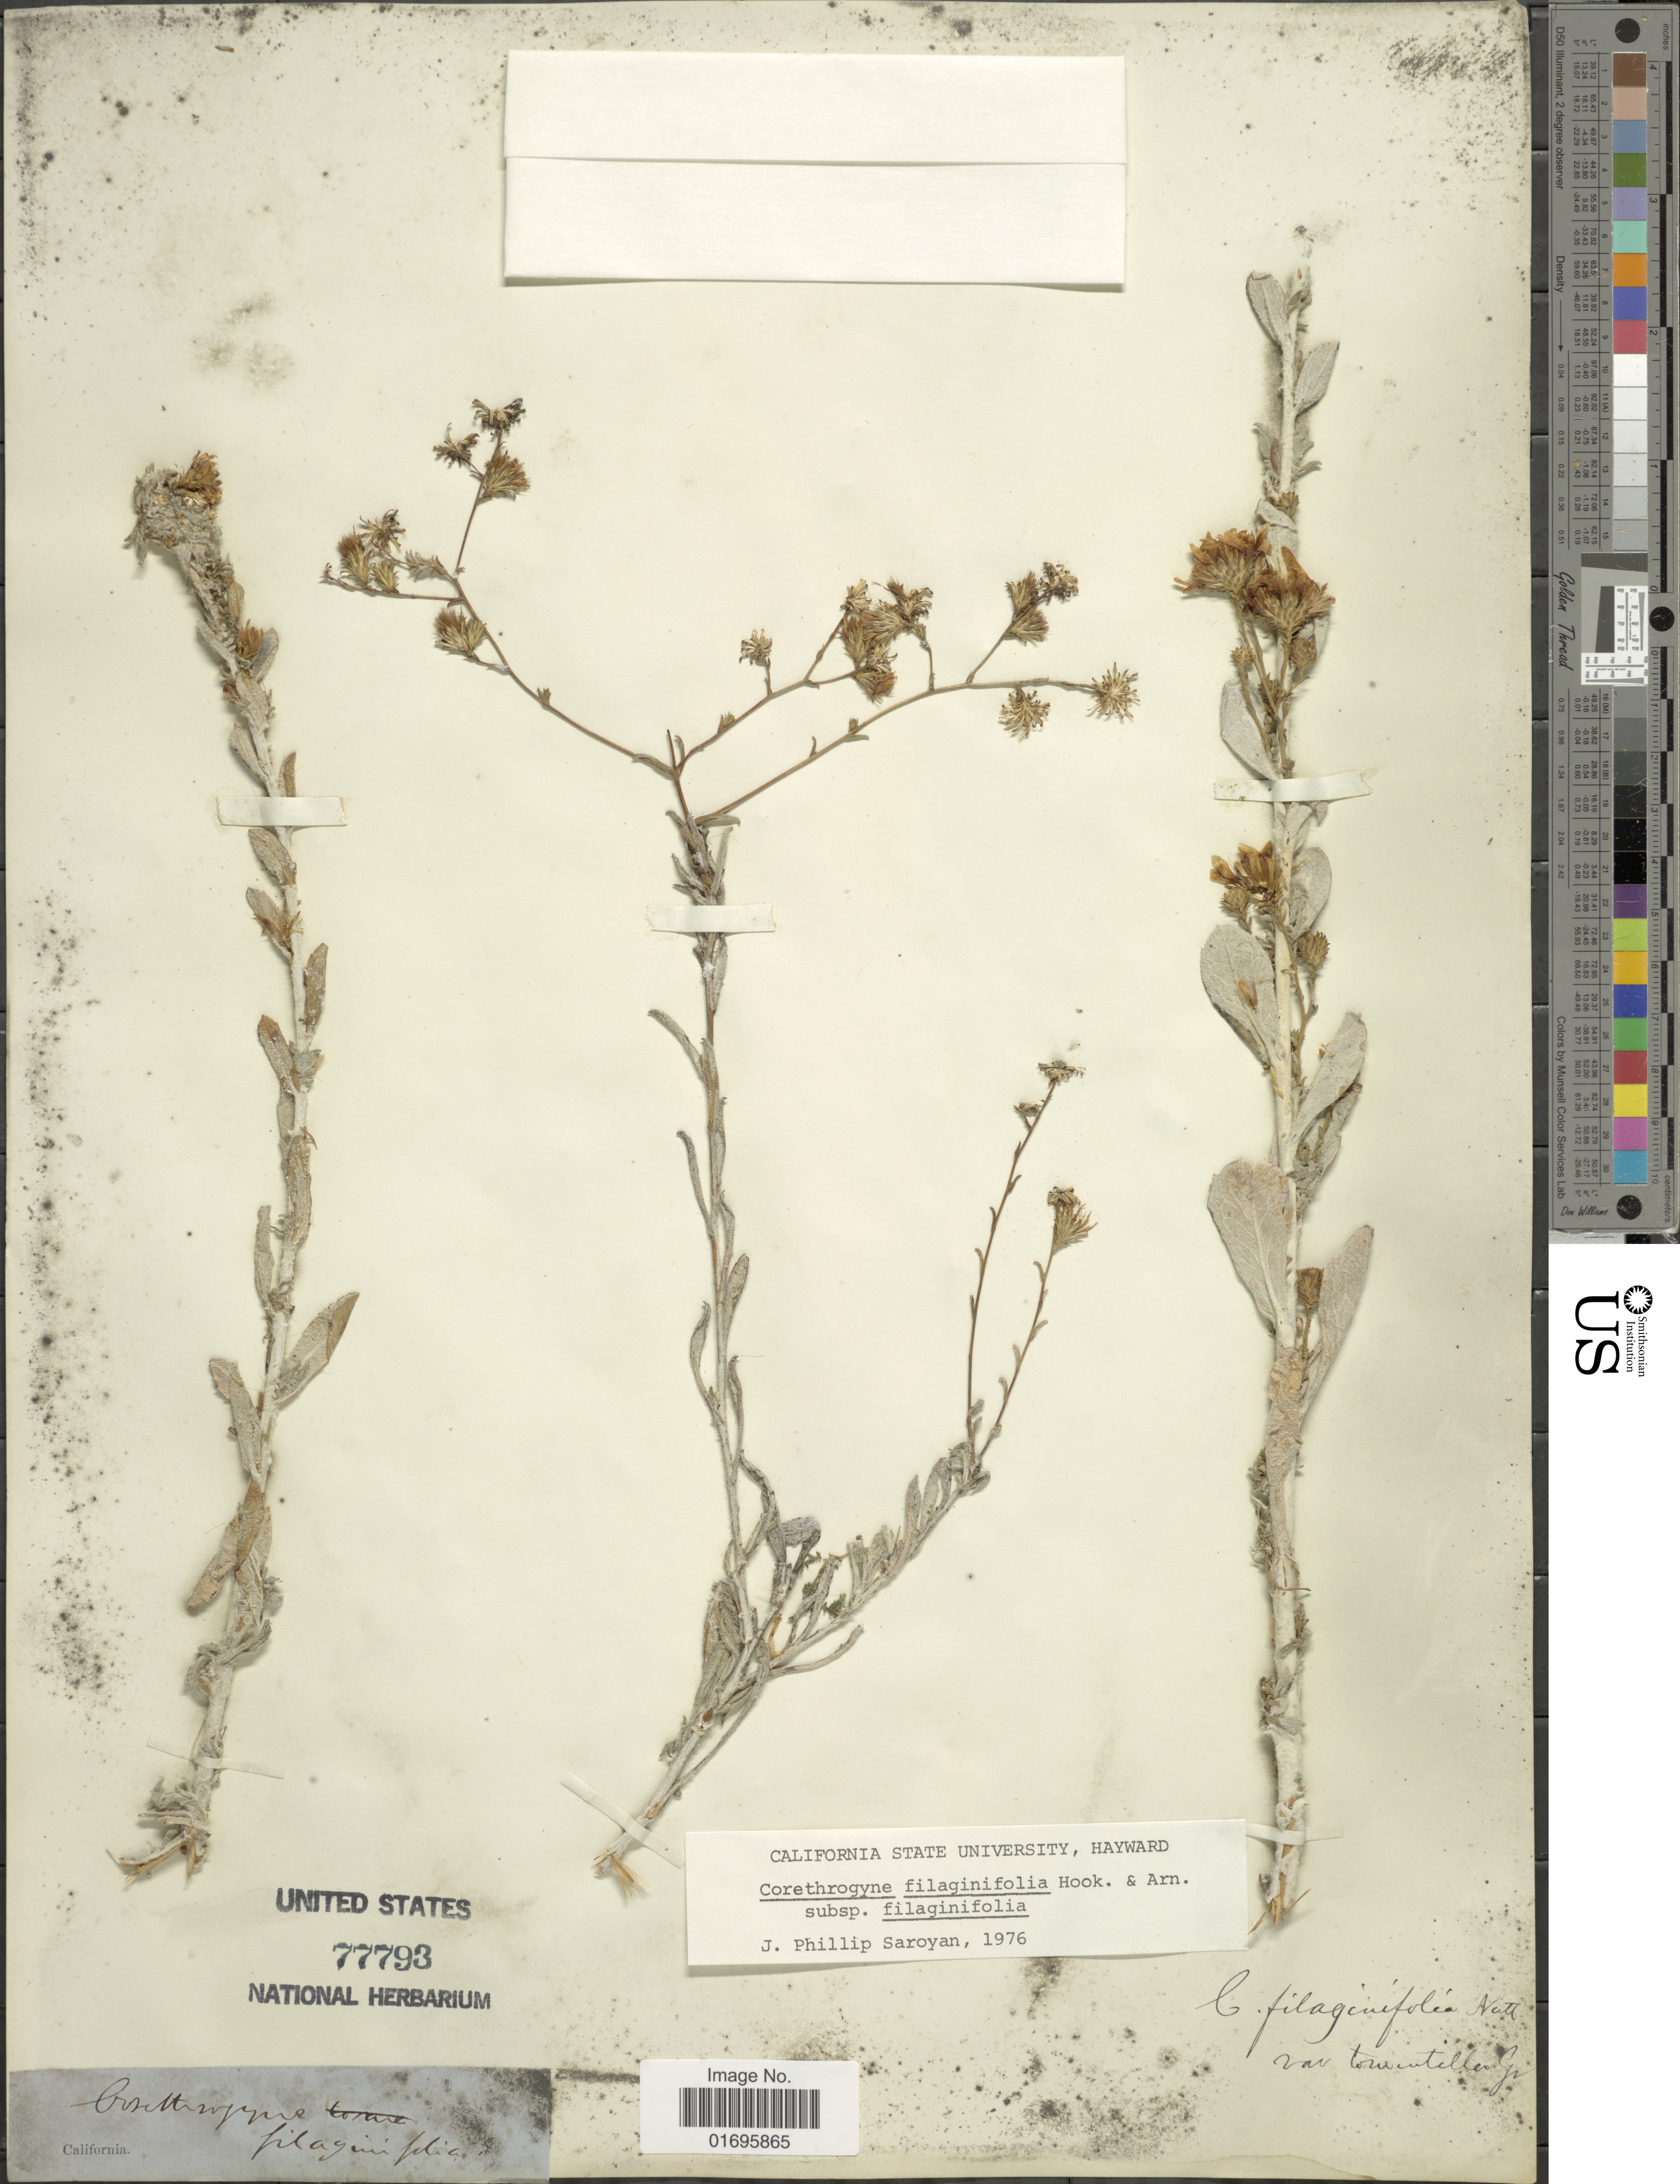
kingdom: Plantae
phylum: Tracheophyta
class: Magnoliopsida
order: Asterales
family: Asteraceae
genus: Corethrogyne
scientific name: Corethrogyne filaginifolia var. filaginifolia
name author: (Hook.) Nutt.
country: United States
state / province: California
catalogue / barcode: US 77793